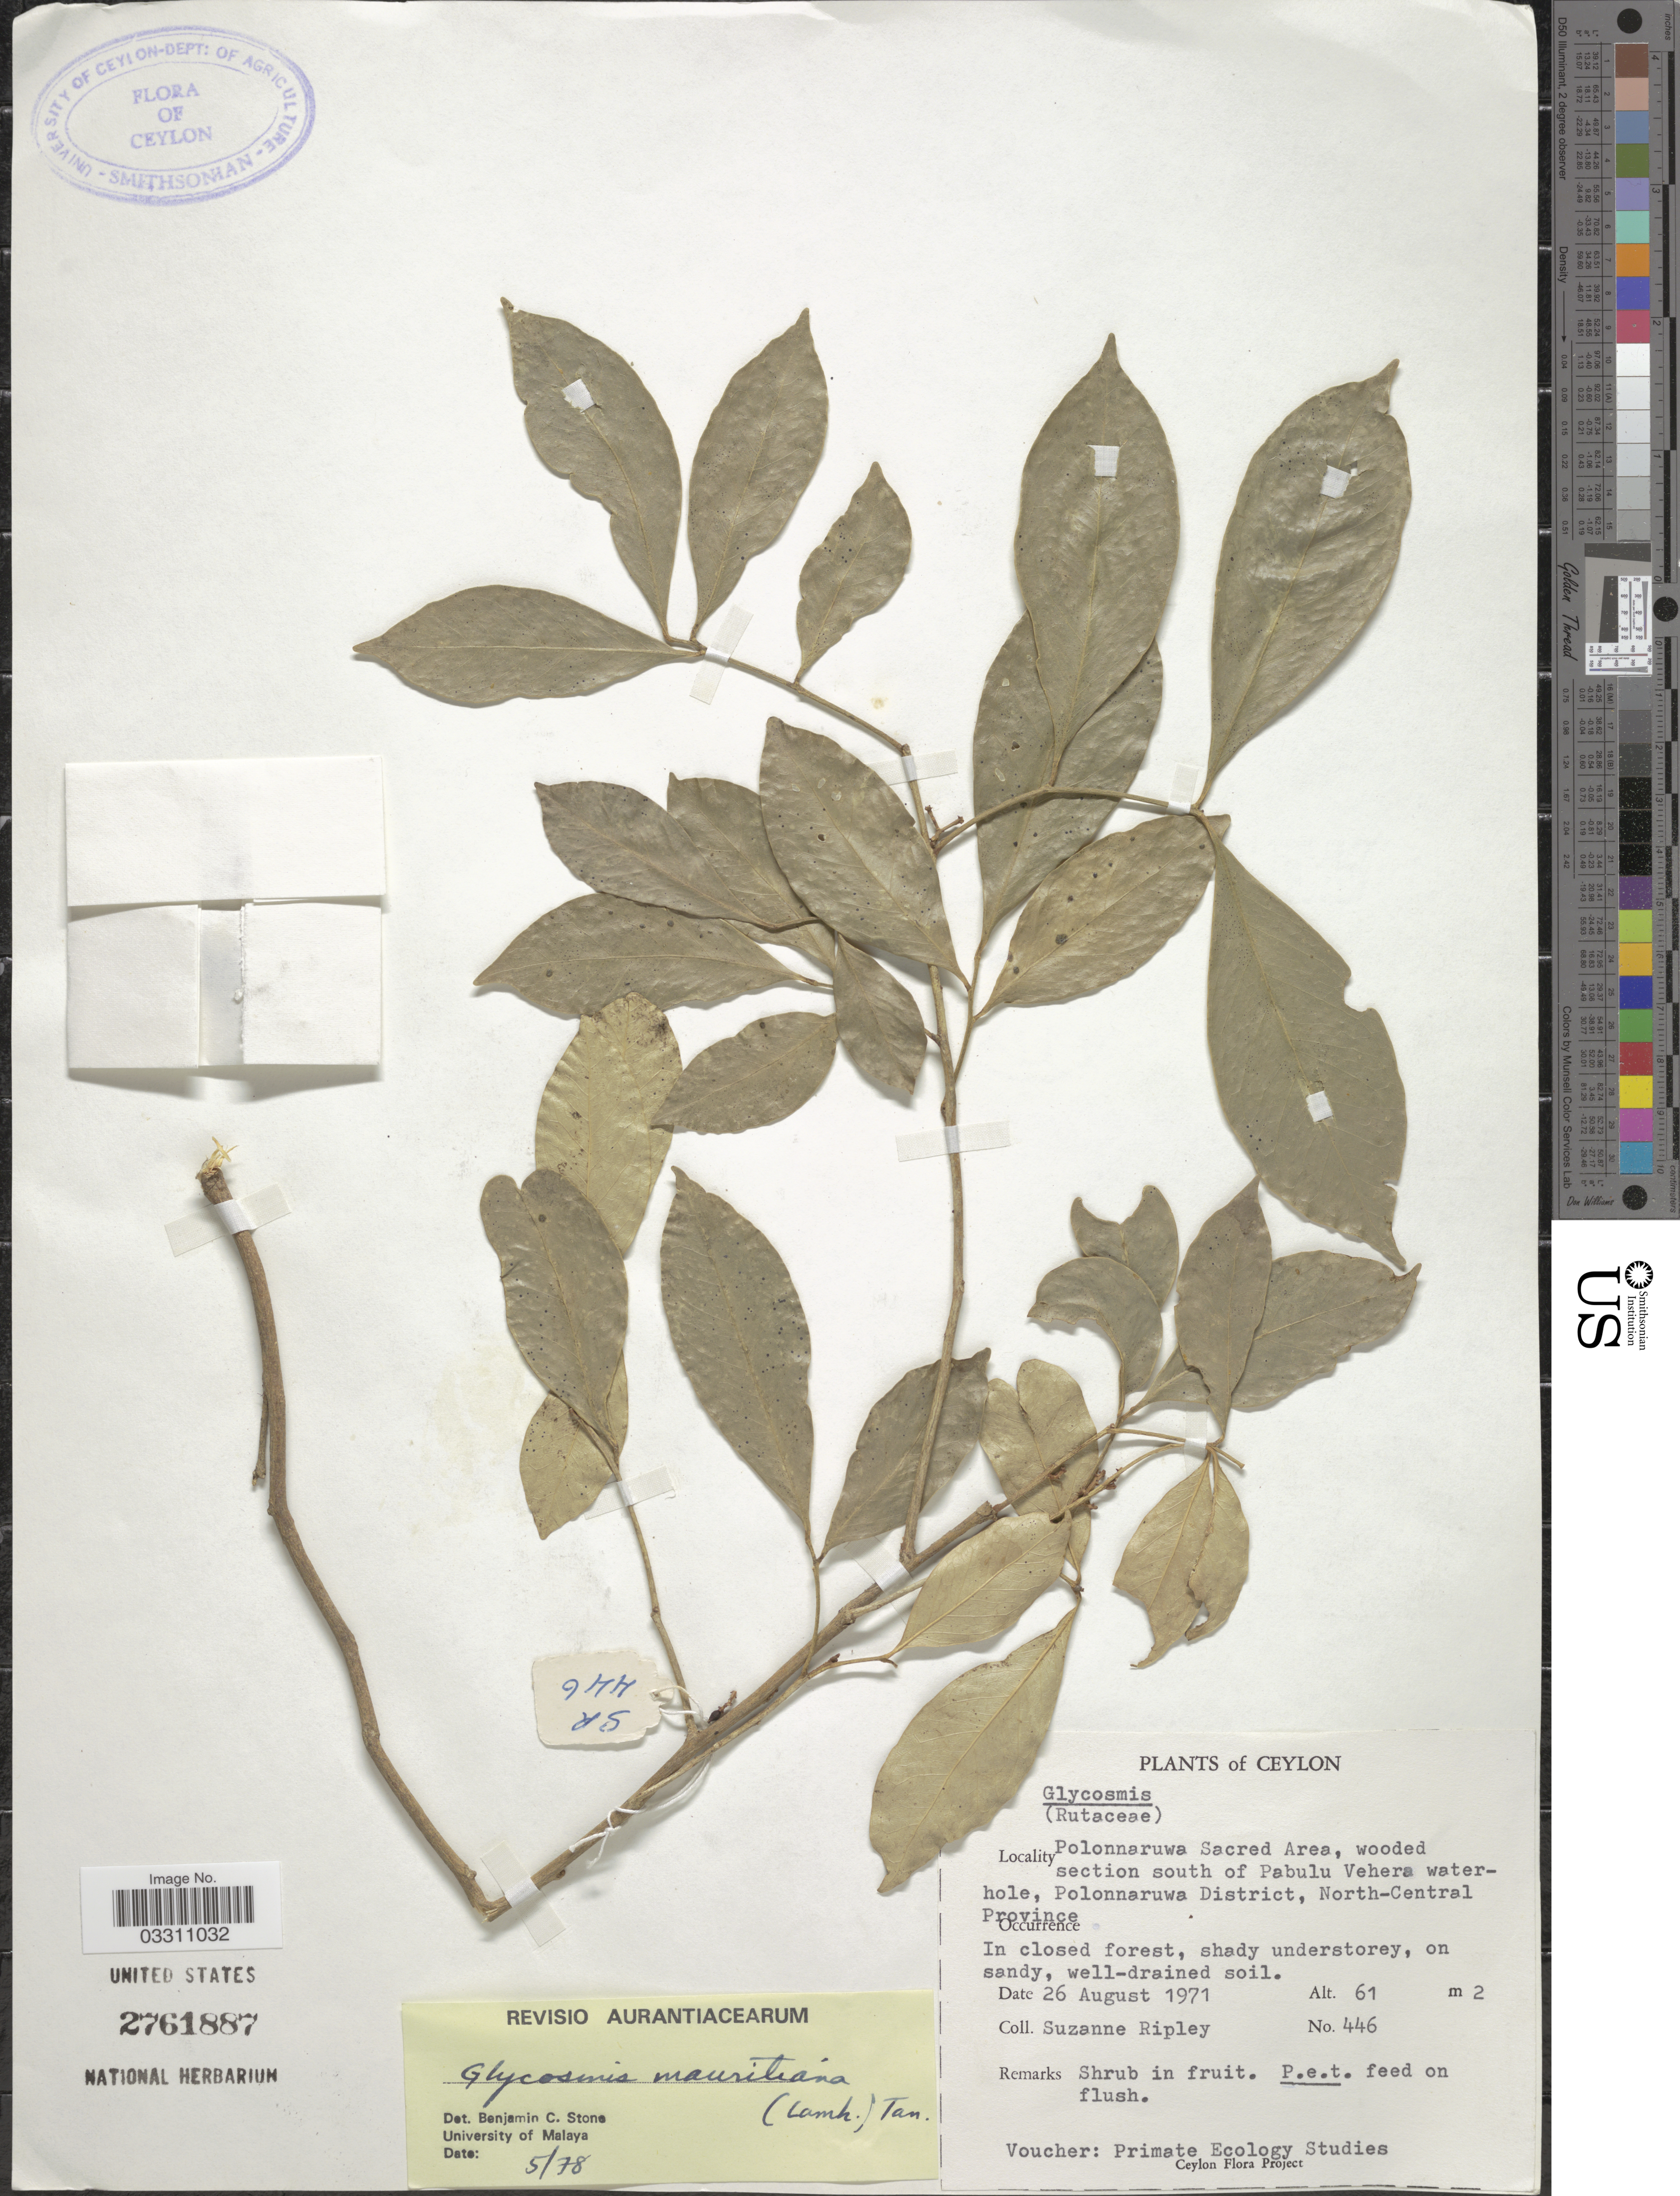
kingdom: Plantae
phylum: Tracheophyta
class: Magnoliopsida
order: Sapindales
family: Rutaceae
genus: Glycosmis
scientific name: Glycosmis mauritiana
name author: (Lamkey) Tanaka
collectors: S. Ripley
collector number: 446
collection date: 1971-08-26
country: Sri Lanka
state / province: North Central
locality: Ceylon, Polonnaruwa Sacred Area, wooded section south of Pabulu Vehera waterhole, Polonnaruwa District.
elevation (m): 61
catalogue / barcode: US 2761887